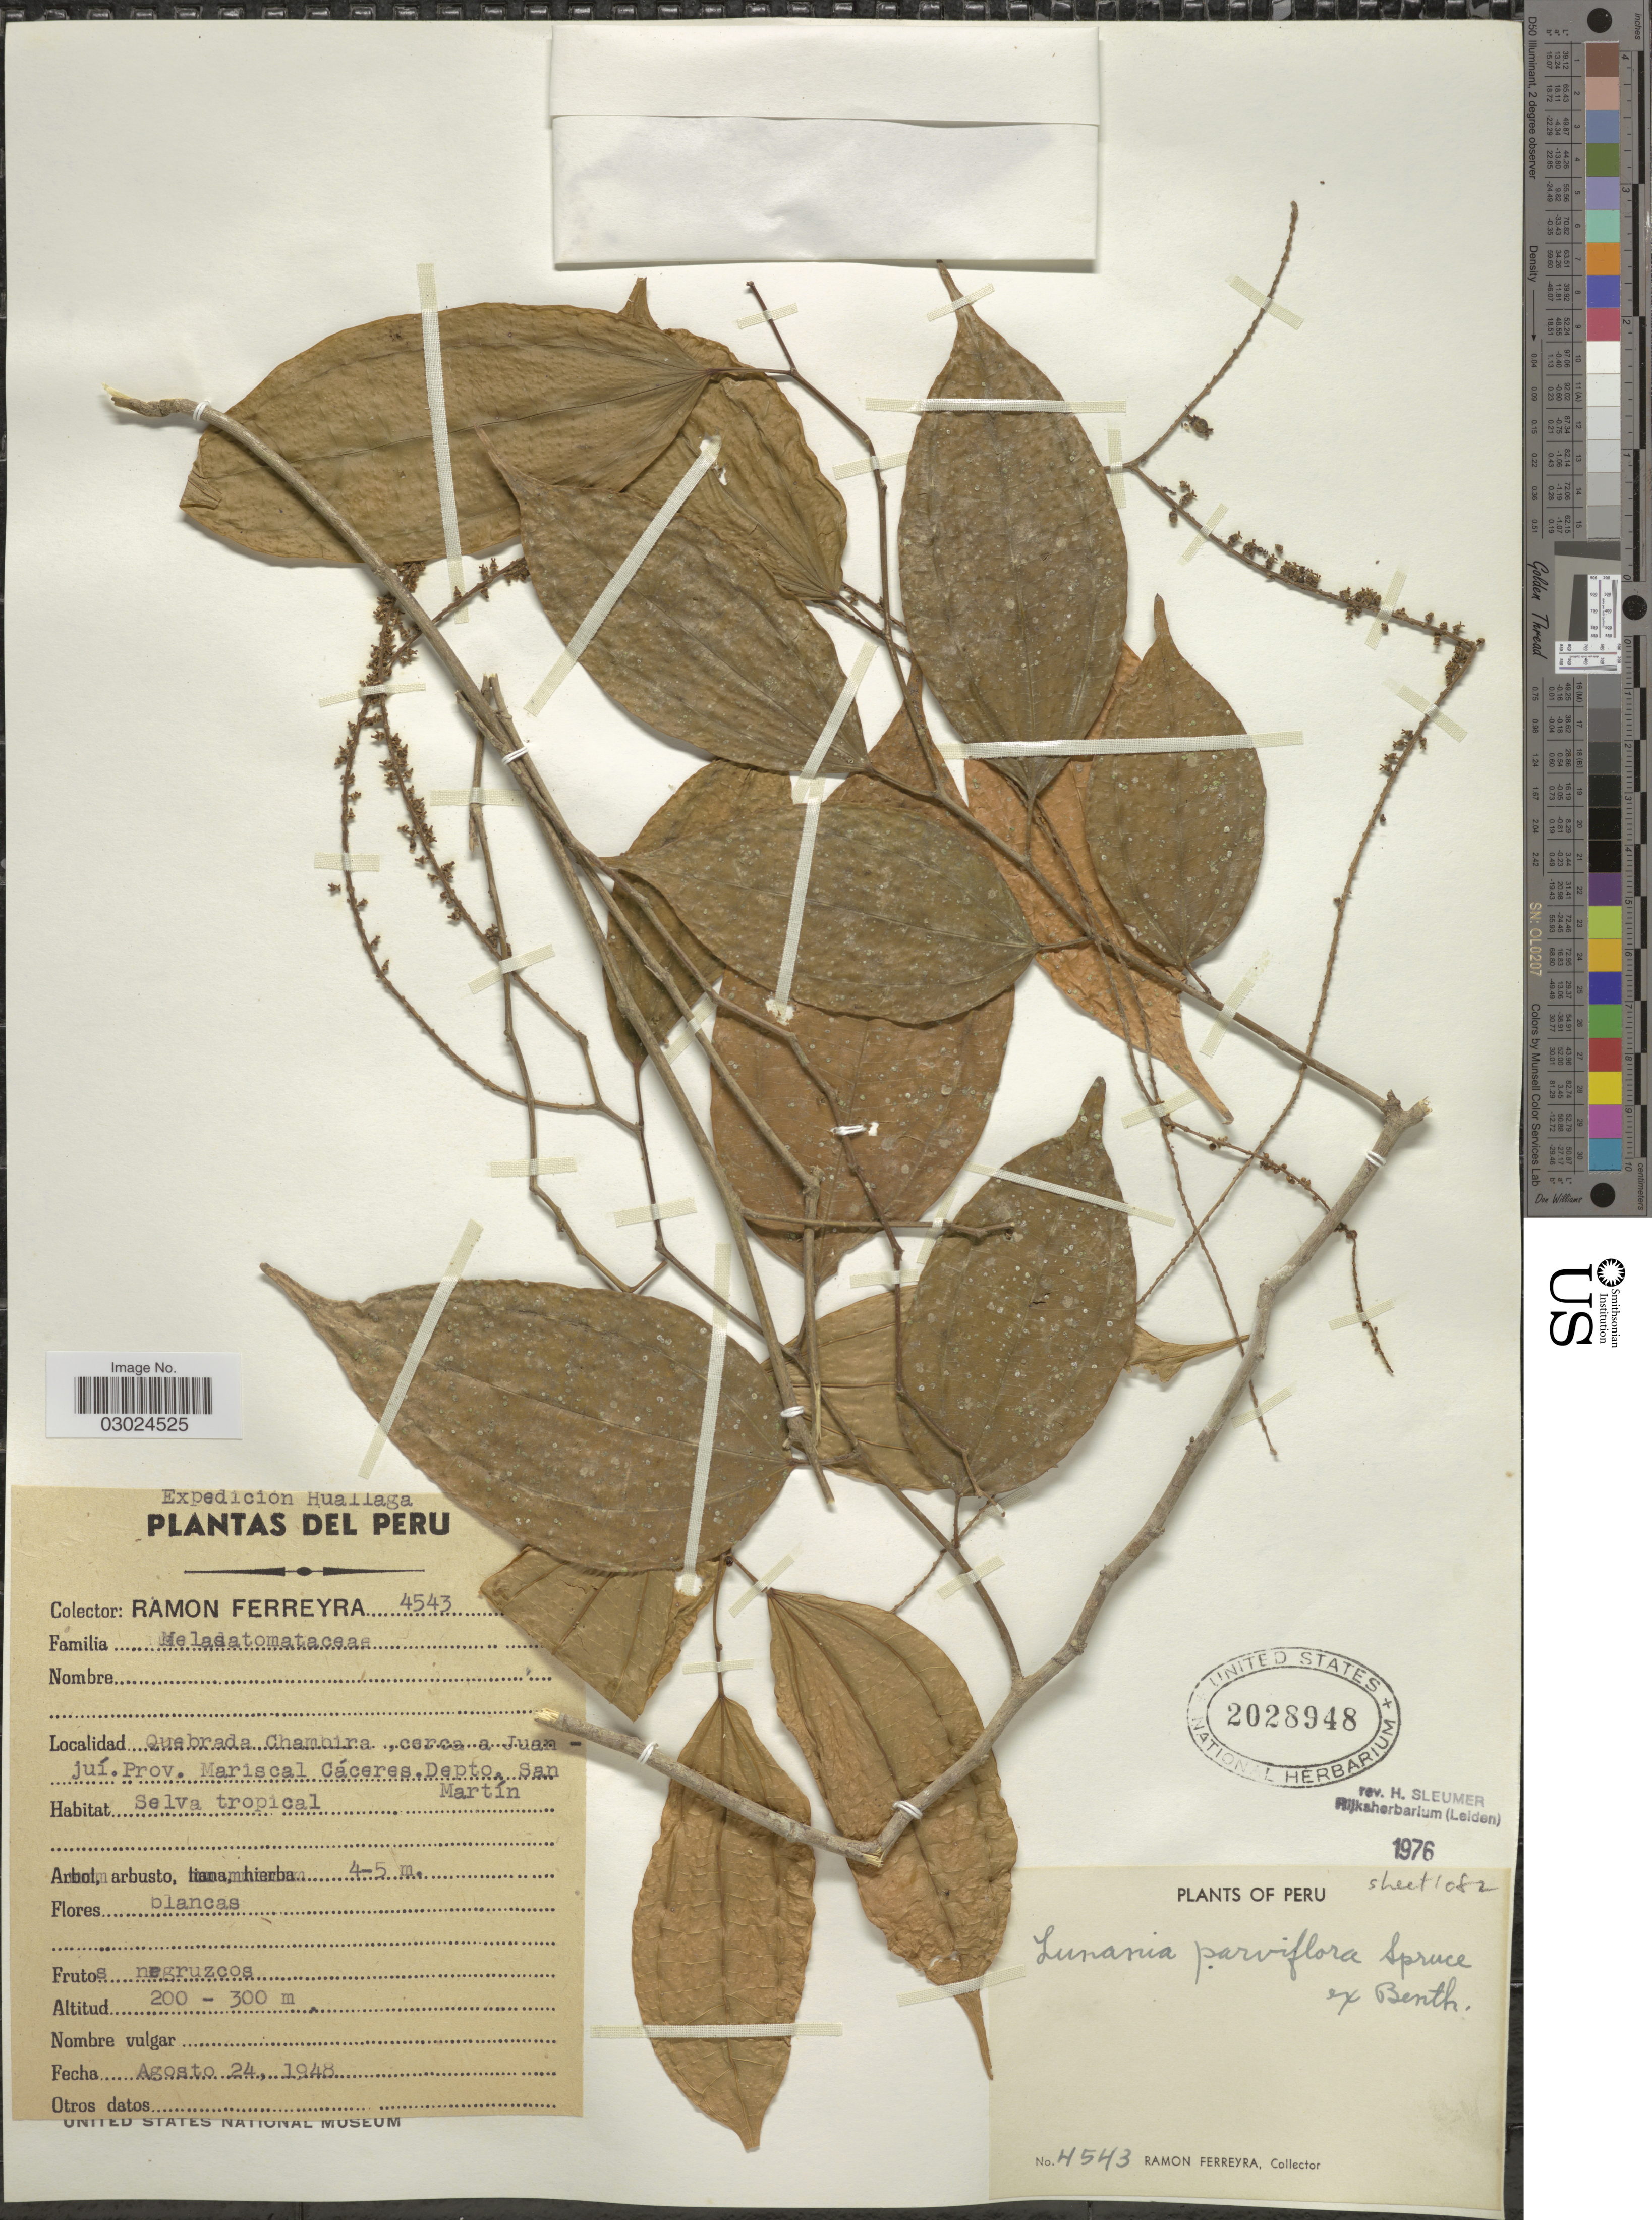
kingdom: Plantae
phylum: Tracheophyta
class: Magnoliopsida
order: Malpighiales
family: Salicaceae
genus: Lunania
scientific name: Lunania parviflora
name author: Spruce ex Benth.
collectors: R. A. Ferreyra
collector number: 4543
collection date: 1948-08-24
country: Peru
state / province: San Martín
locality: Huallaga. Quebrada Chambira, cerca a Juanjuí. Prov. Mariscal Cáceres. Depto. San Martín.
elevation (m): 200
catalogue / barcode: US 2028948